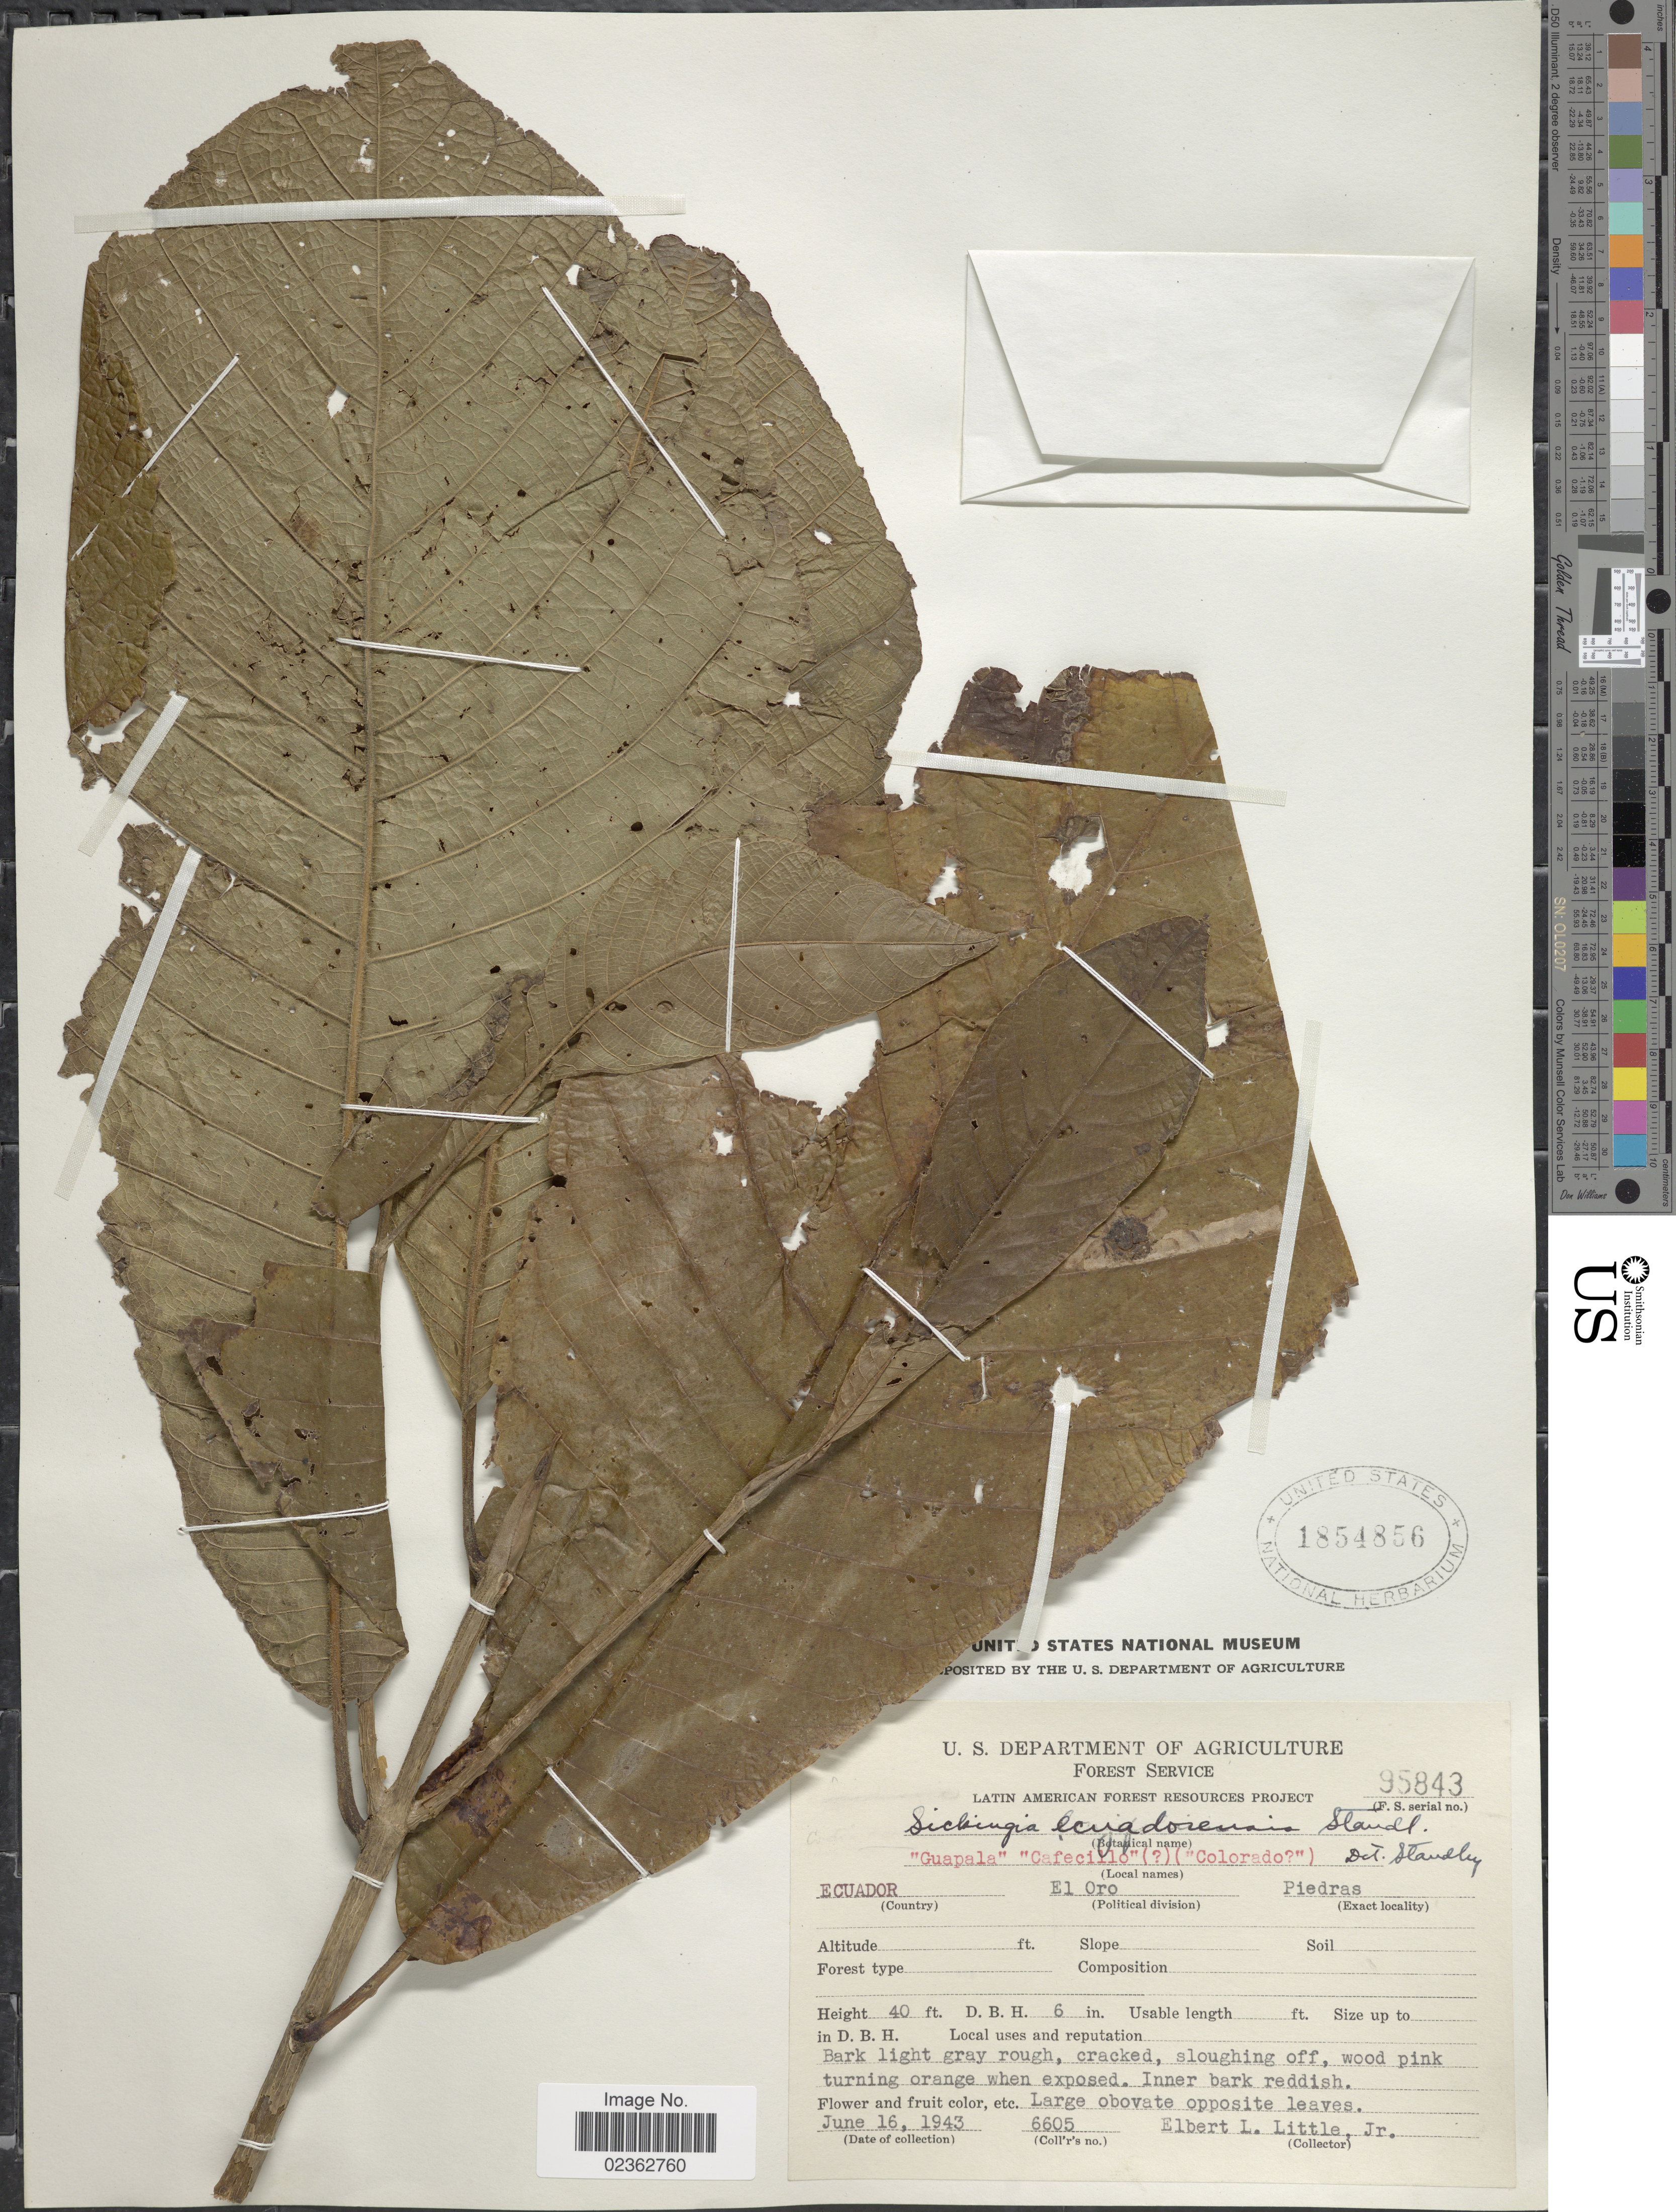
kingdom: Plantae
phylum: Tracheophyta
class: Magnoliopsida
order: Gentianales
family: Rubiaceae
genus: Simira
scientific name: Simira ecuadorensis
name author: (Standl.) Steyerm.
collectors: E. L. Little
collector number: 6605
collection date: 1943-06-16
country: Ecuador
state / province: El Oro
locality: Piedras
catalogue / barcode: US 1854856